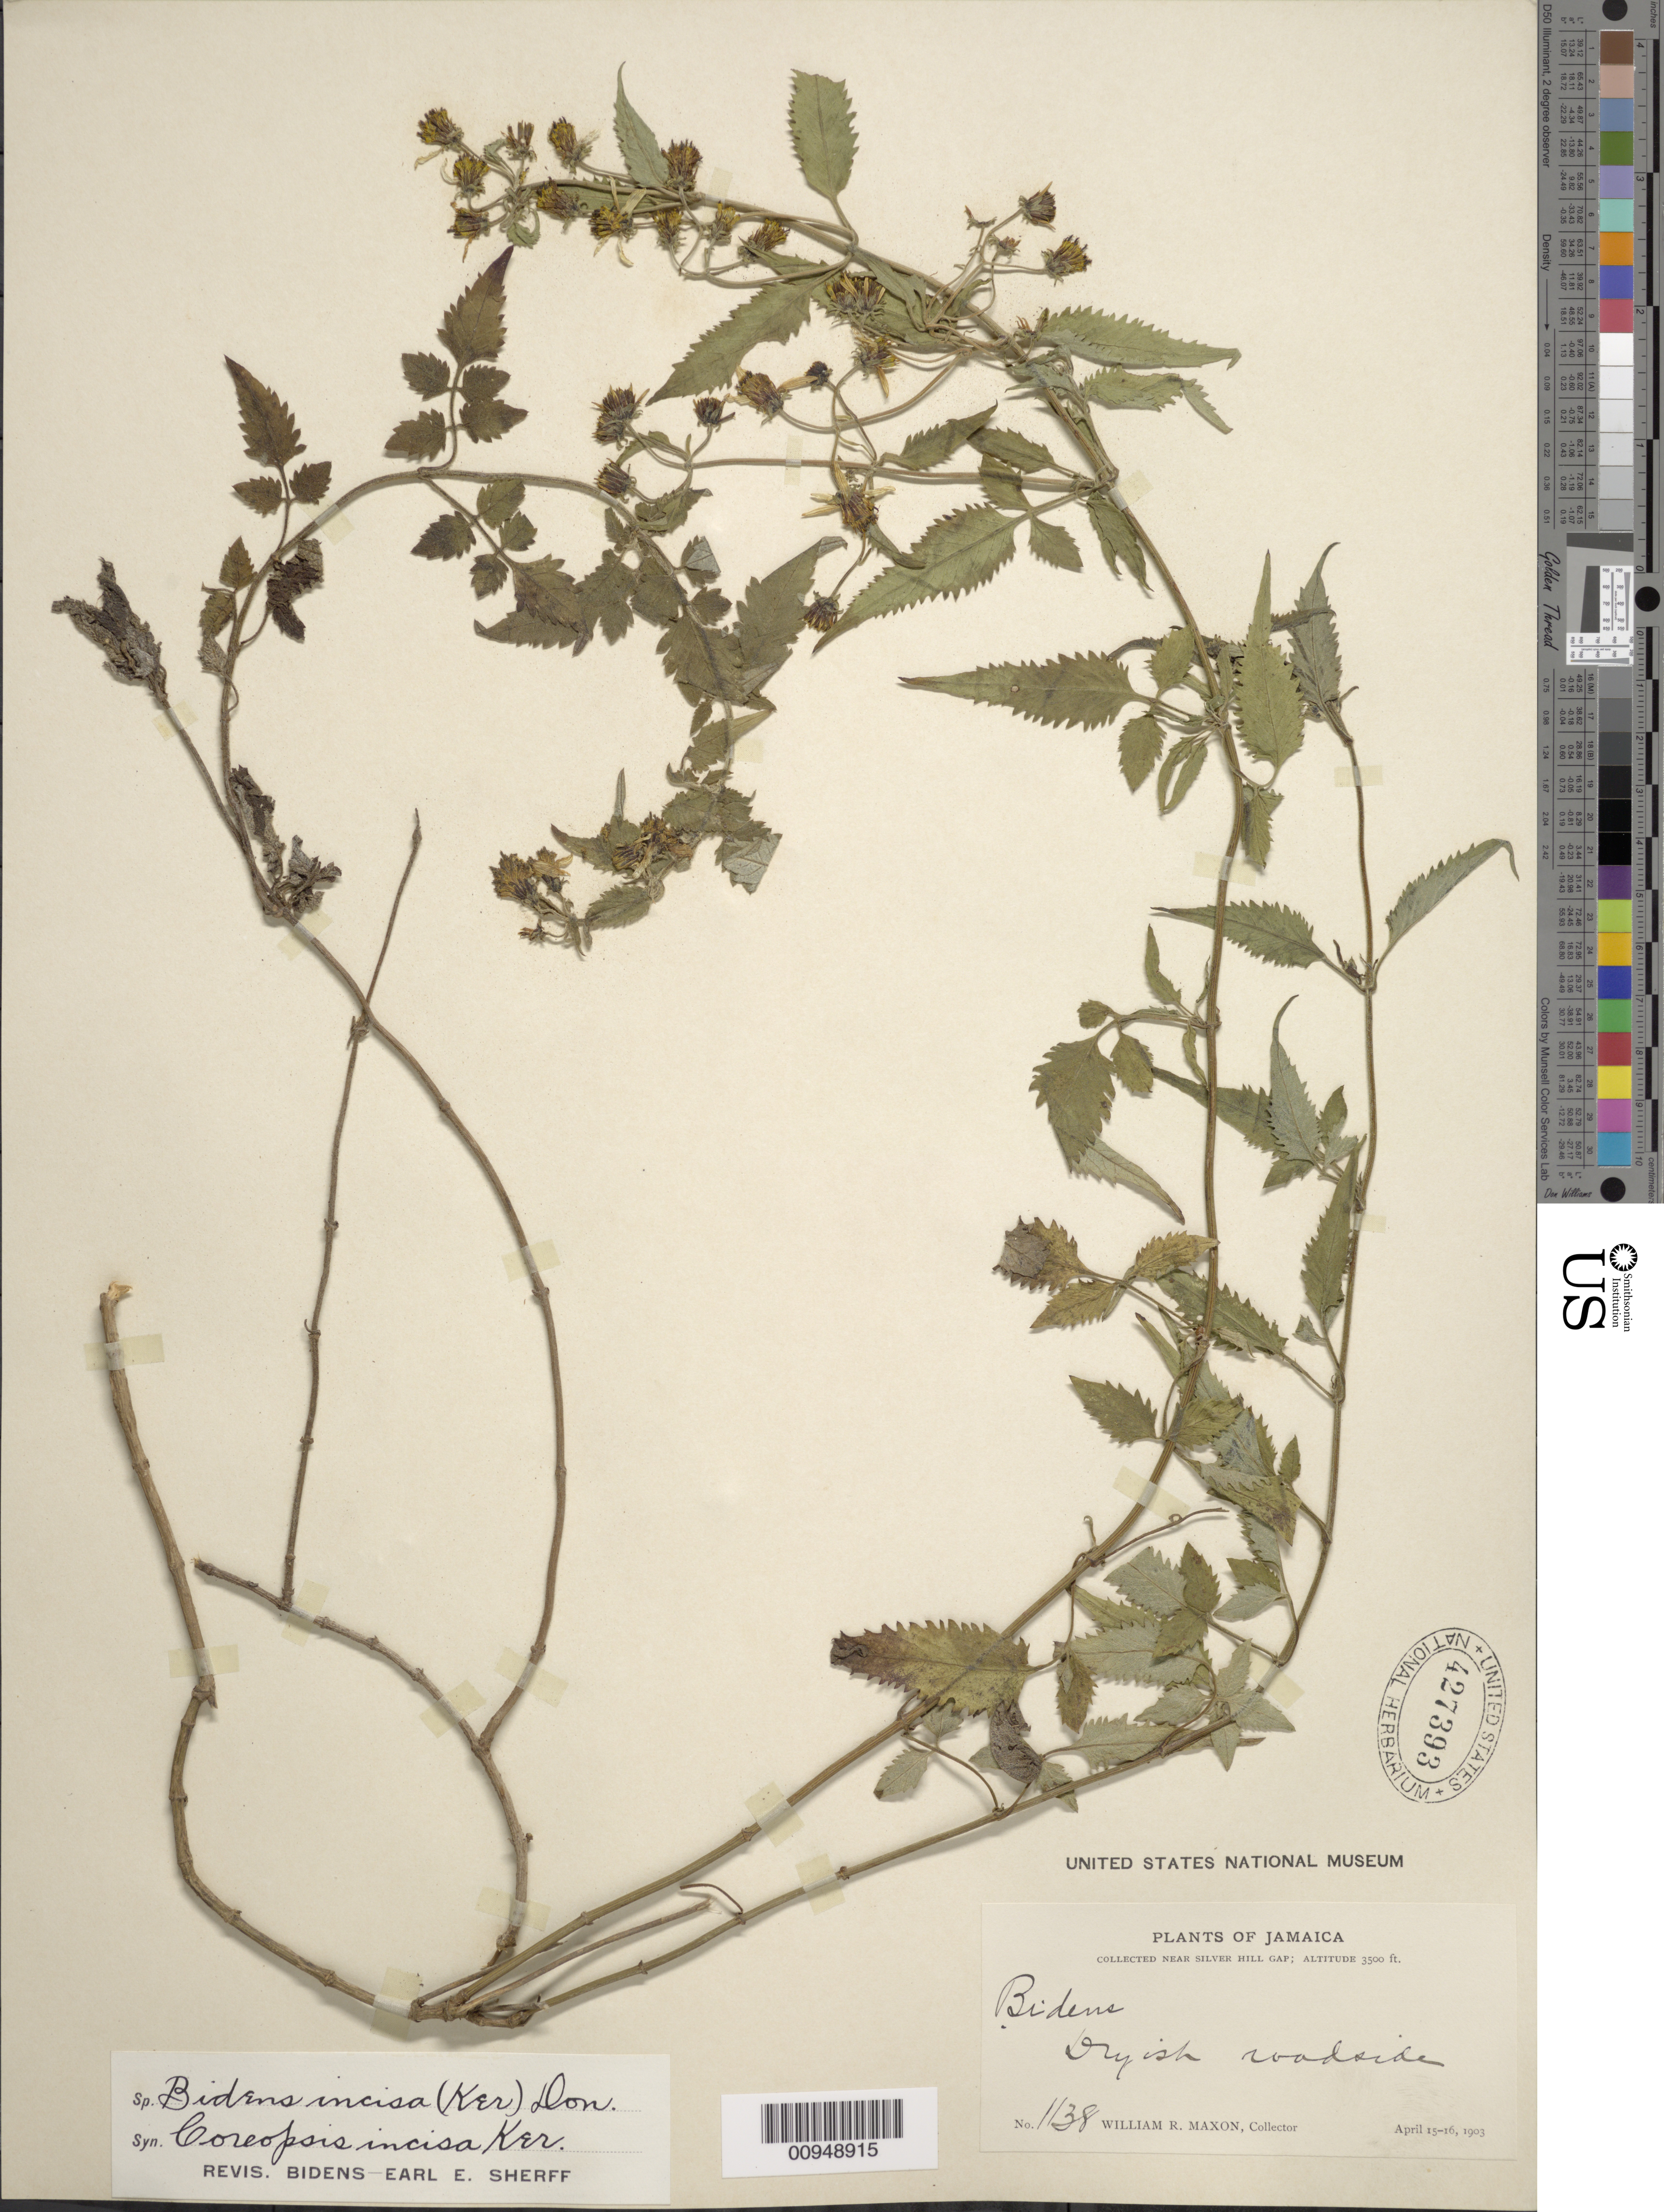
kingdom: Plantae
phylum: Tracheophyta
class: Magnoliopsida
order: Asterales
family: Asteraceae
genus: Bidens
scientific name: Bidens reptans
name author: (L.) G. Don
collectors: W. R. Maxon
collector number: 1138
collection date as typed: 15 Apr 1903 to 16 Apr 1903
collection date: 1903-04-15/1903-04-16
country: Jamaica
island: Jamaica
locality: Near Silver Hill Gap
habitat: Dryish roadside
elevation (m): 1067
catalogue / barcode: US 427393